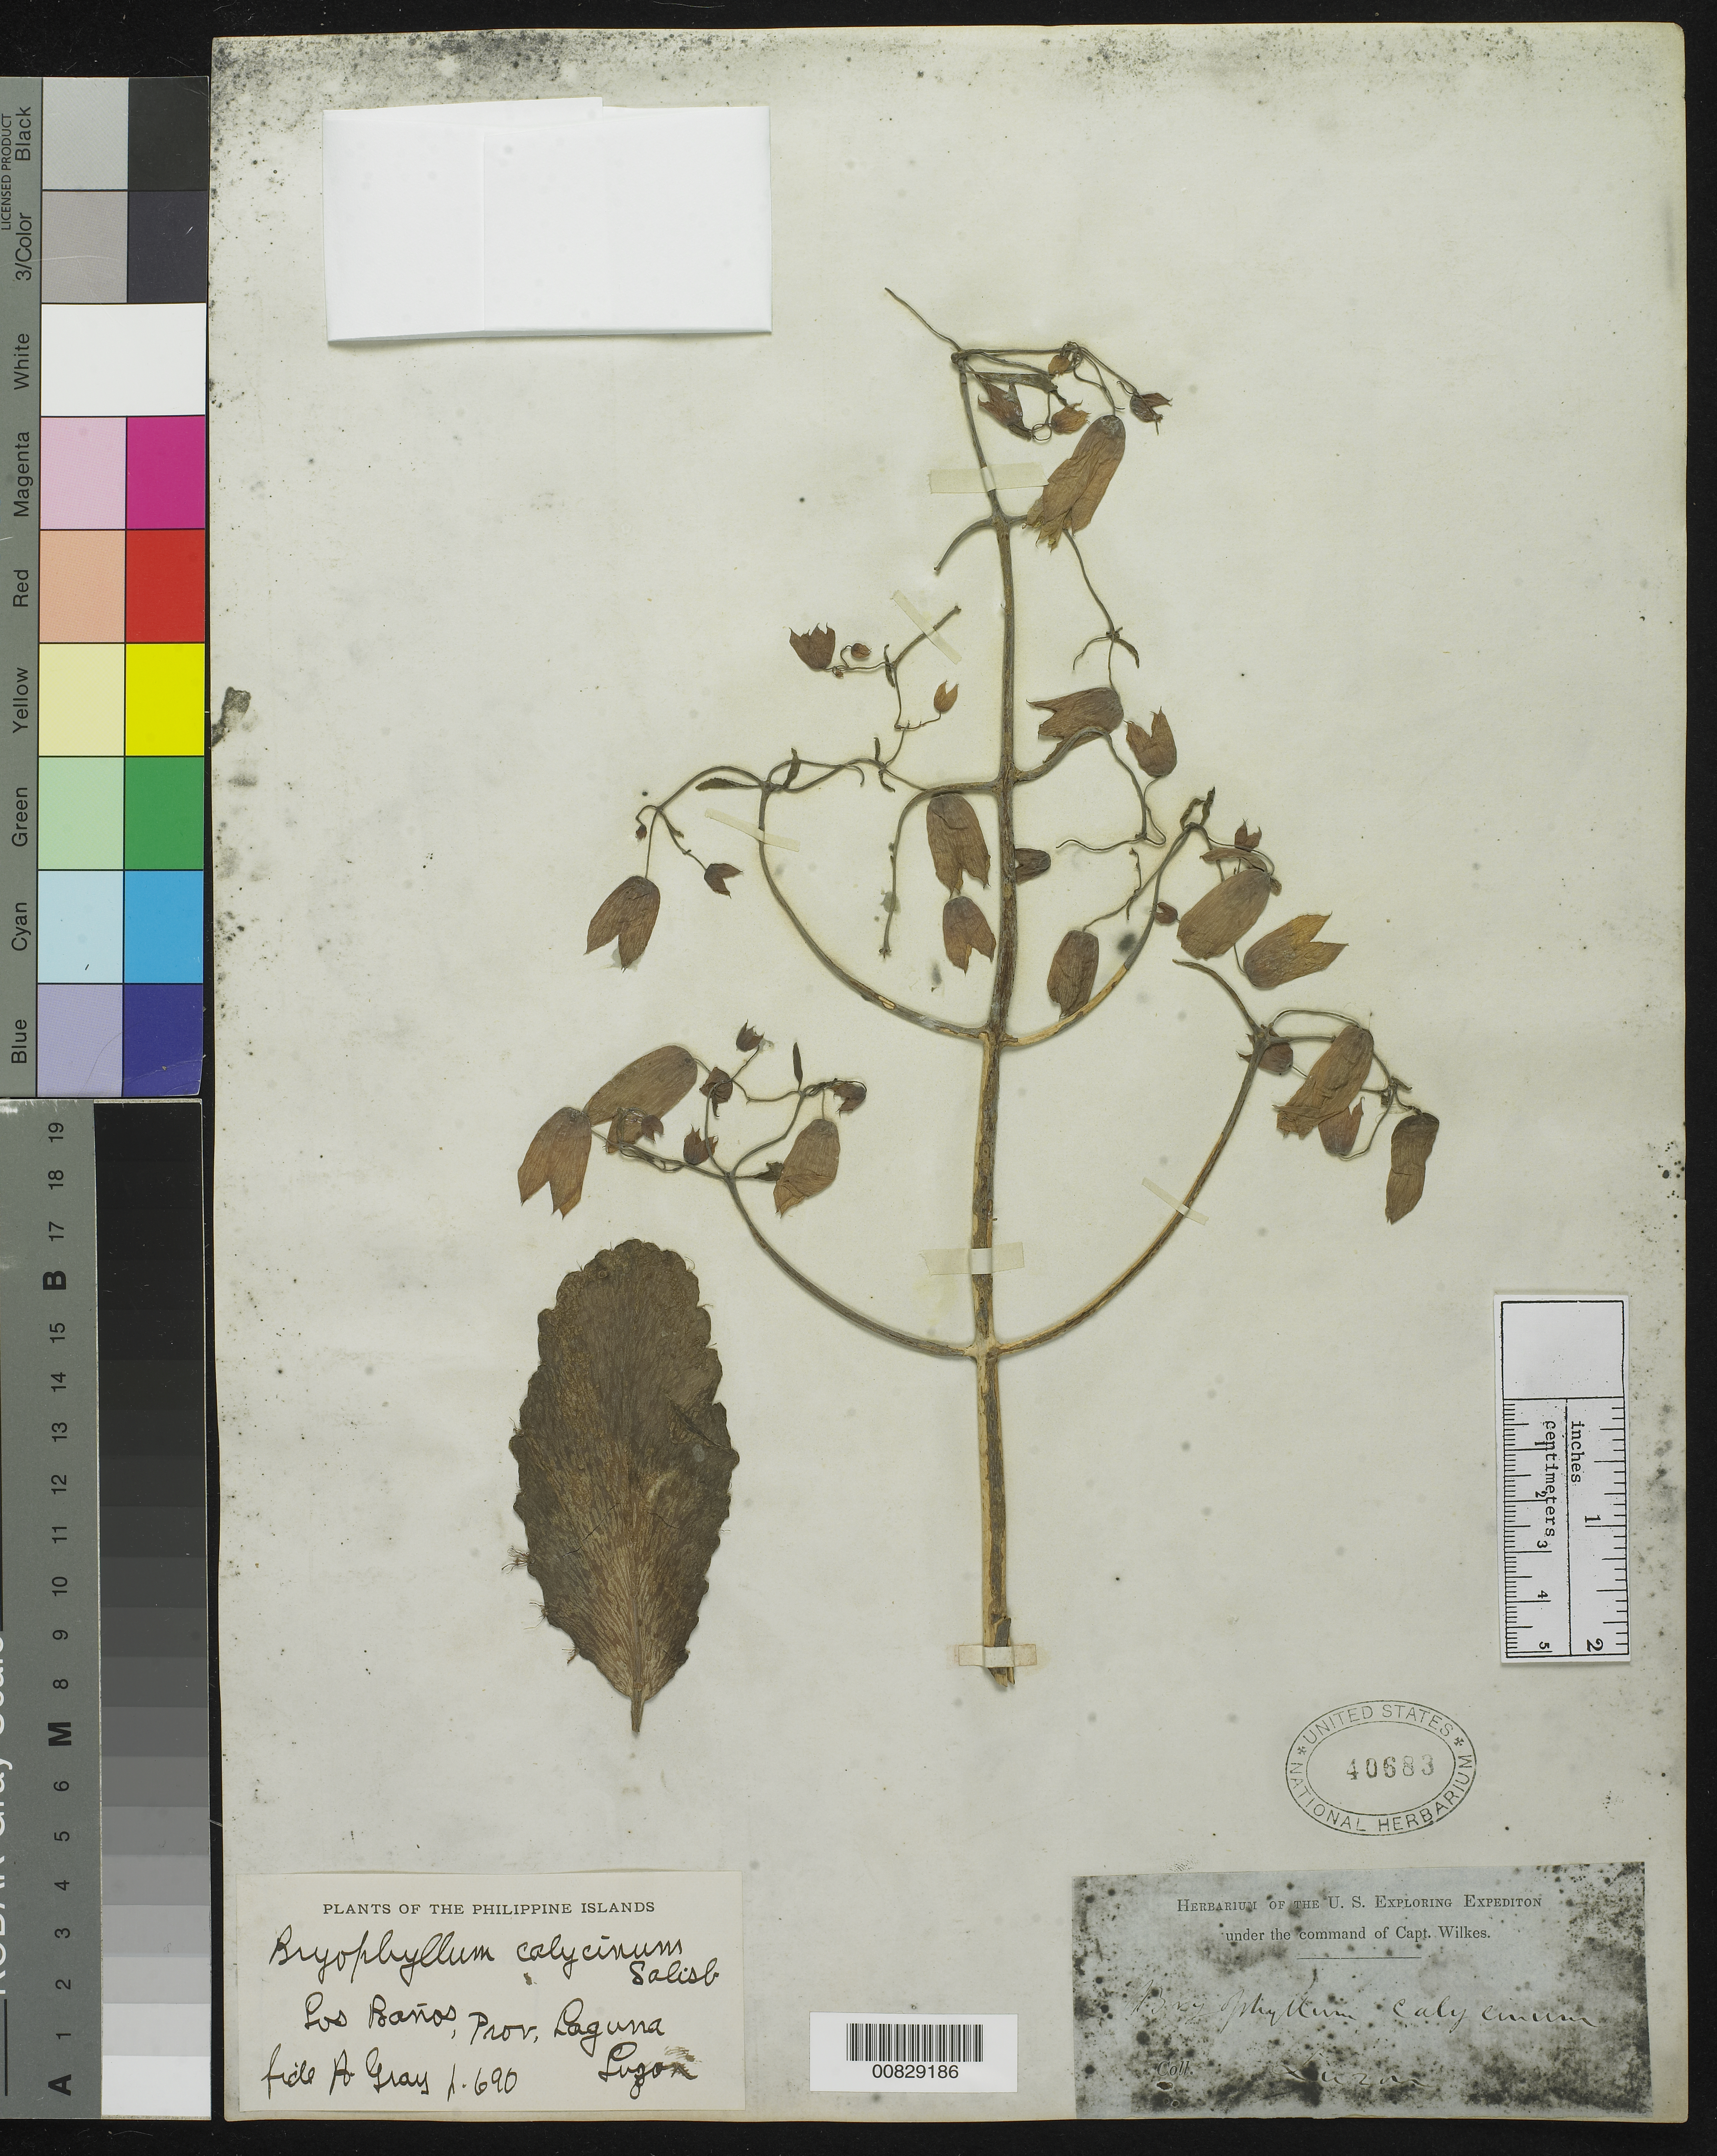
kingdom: Plantae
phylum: Tracheophyta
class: Magnoliopsida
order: Saxifragales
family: Crassulaceae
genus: Kalanchoe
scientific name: Kalanchoe pinnata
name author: (Lam.) Pers.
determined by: Strong, Mark T., (BOT), Smithsonian Institution - National Museum of Natural History (UNITED STATES)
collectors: Wilkes Explor. Exped.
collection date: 1838/1842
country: Philippines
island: Luzon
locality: Luzon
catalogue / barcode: US 40683